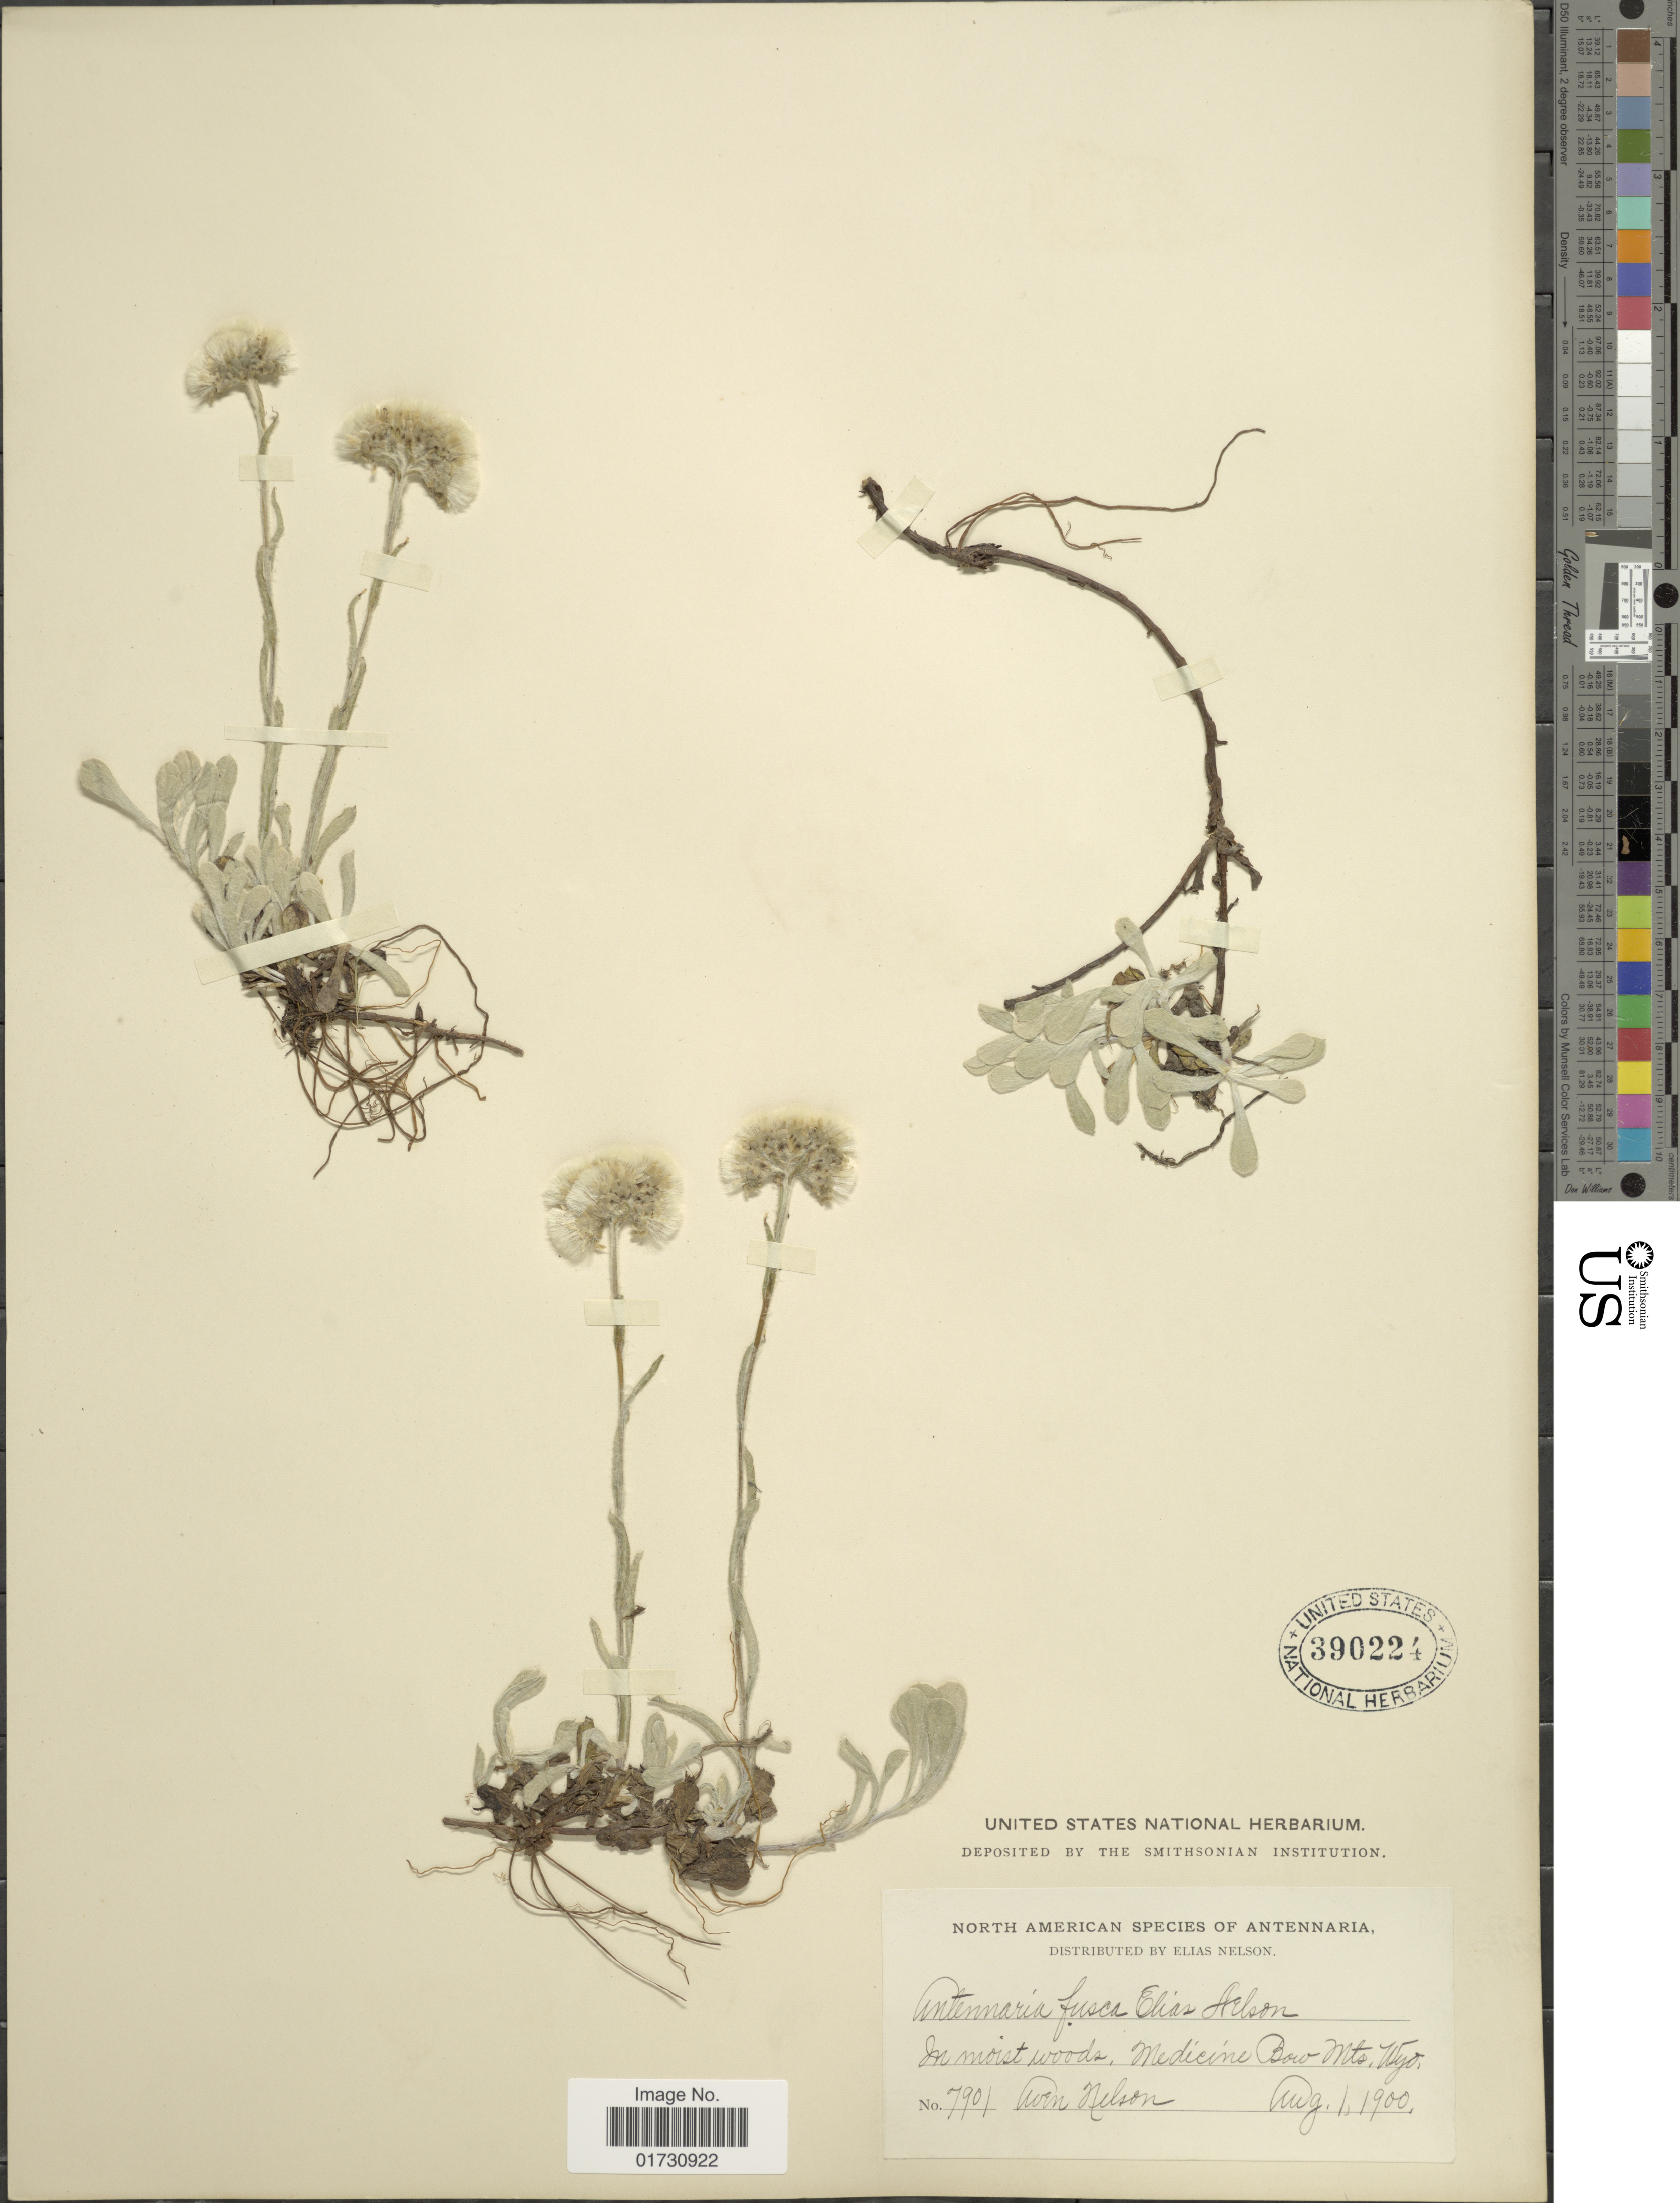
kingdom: Plantae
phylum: Tracheophyta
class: Magnoliopsida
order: Asterales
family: Asteraceae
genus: Antennaria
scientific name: Antennaria fusca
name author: E.E. Nelson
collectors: A. Nelson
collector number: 7901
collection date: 1900-08-01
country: United States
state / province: Wyoming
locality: In moist woods, Medicine Bow Mts., Wyo.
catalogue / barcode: US 390224